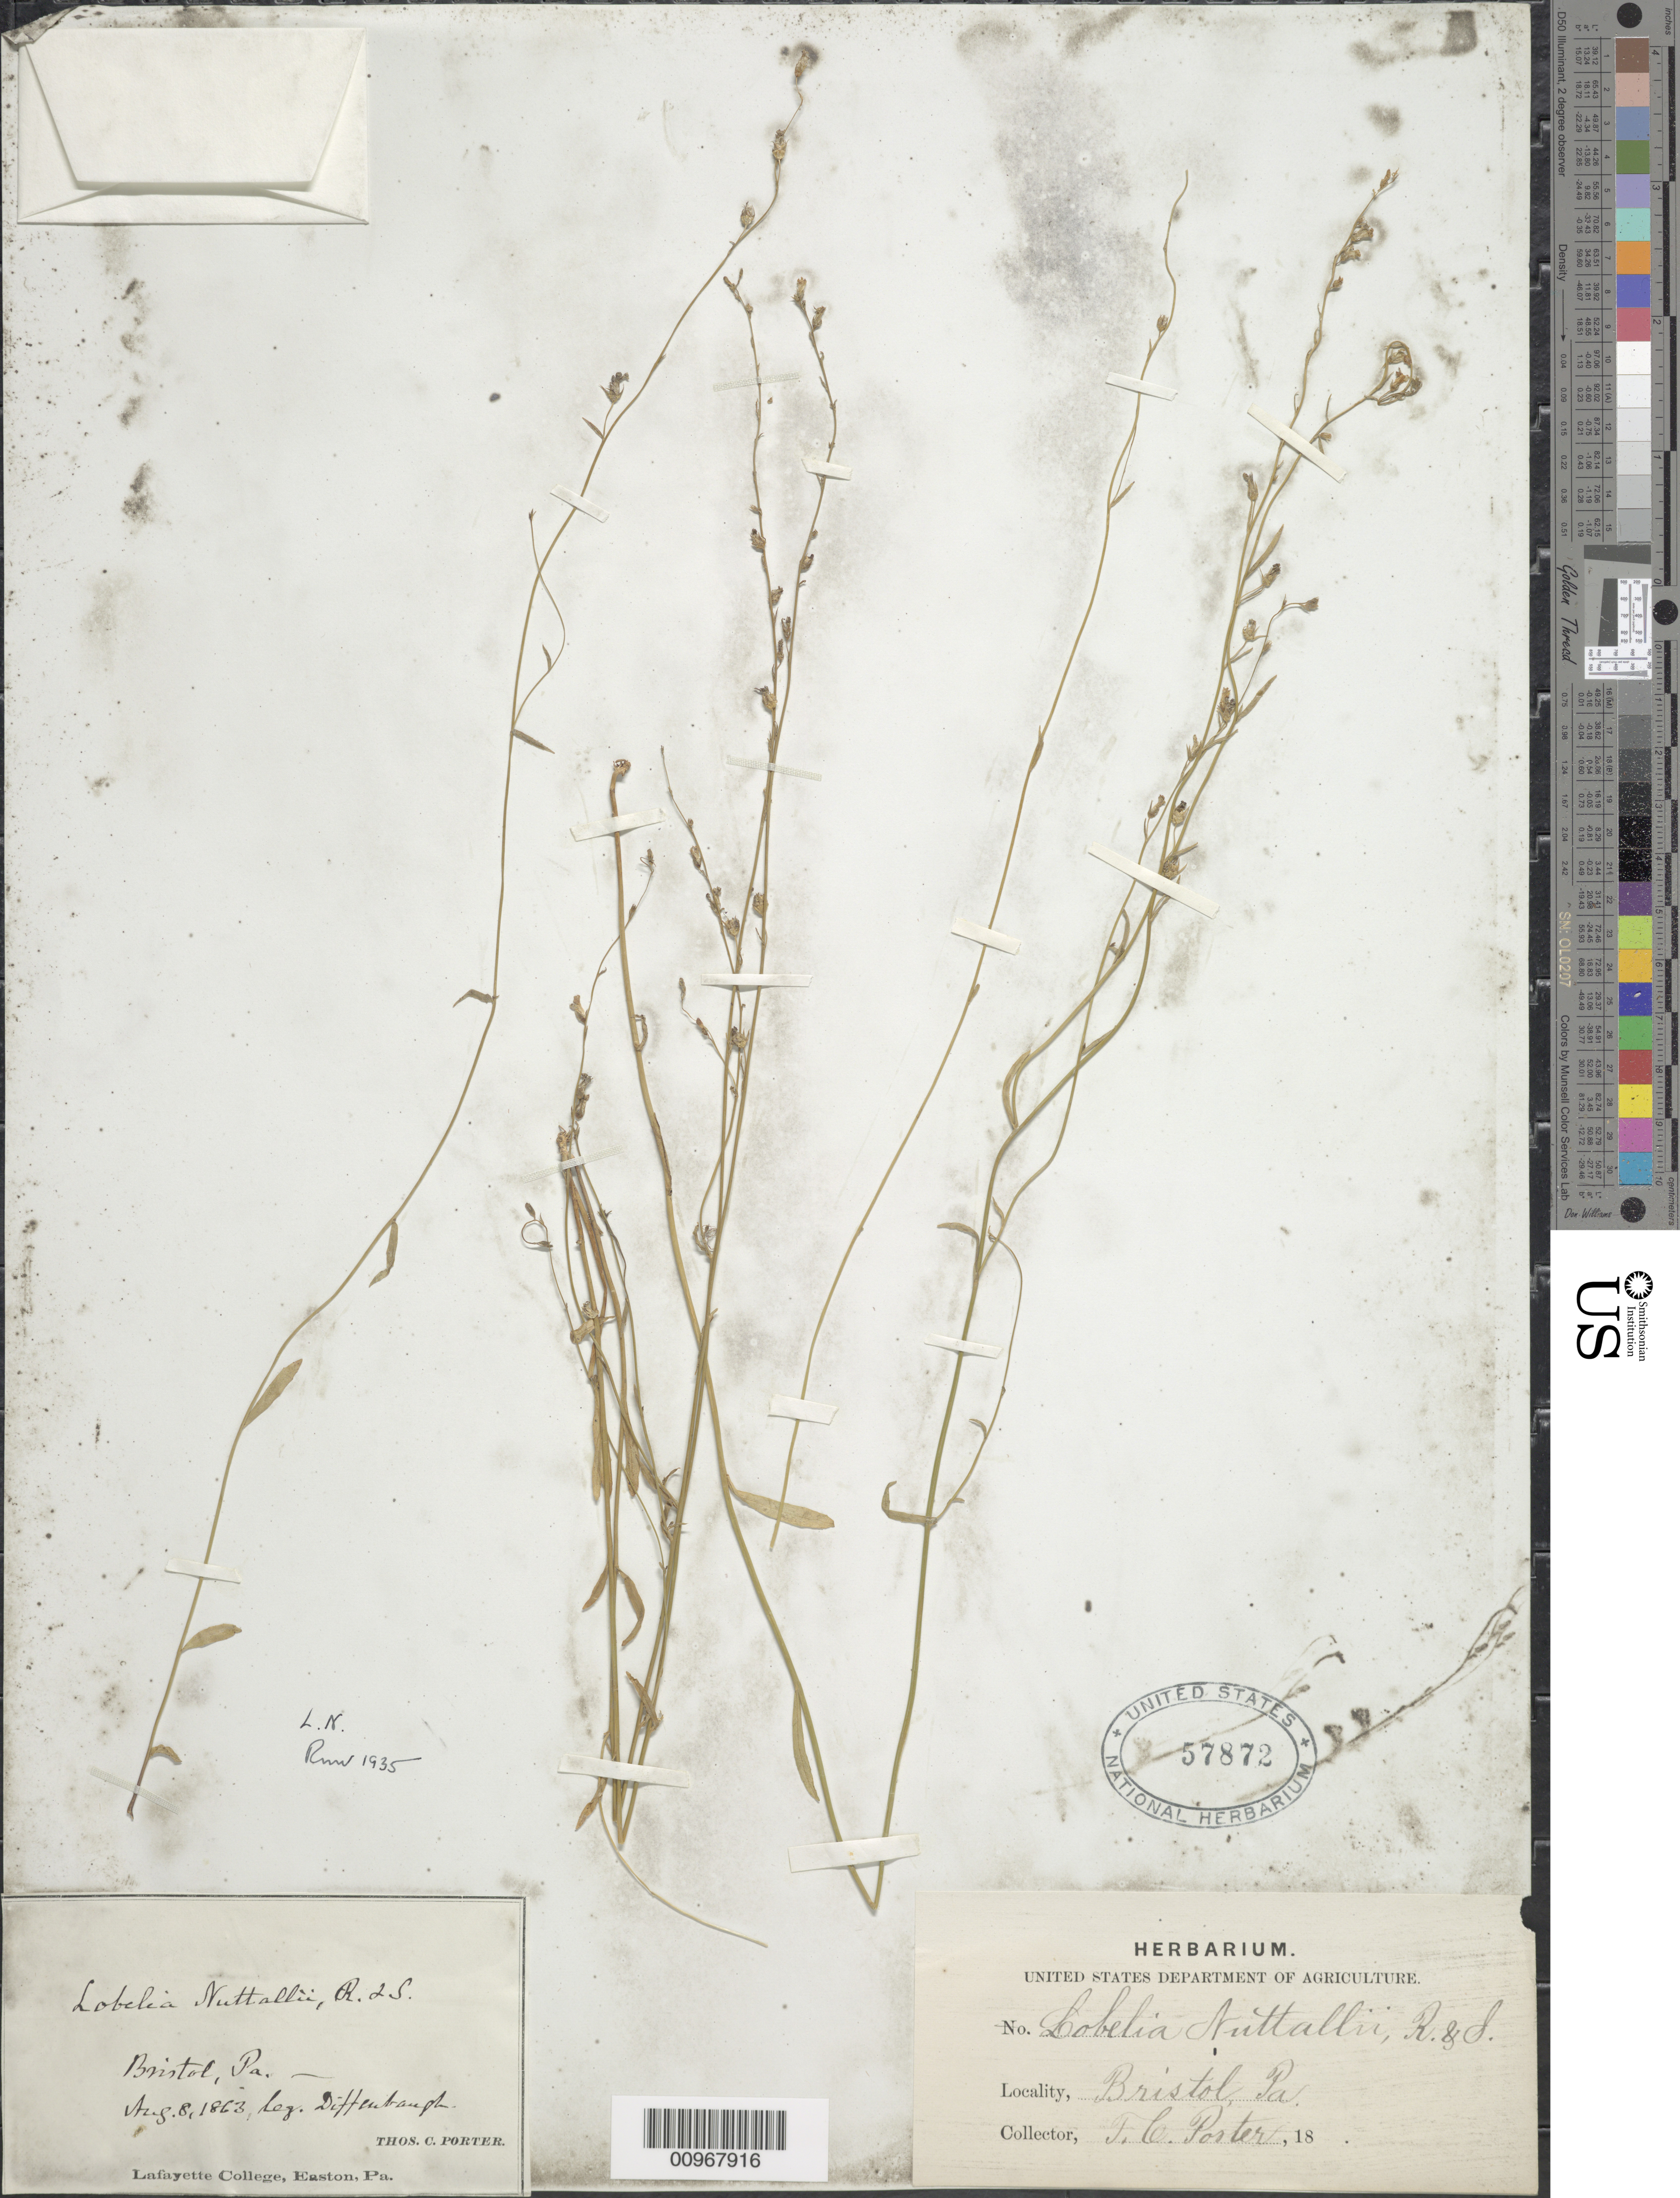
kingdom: Plantae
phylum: Tracheophyta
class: Magnoliopsida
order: Asterales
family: Campanulaceae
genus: Lobelia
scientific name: Lobelia nuttallii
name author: Schult.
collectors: T. C. Porter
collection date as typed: Aug. 8, 1963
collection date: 1863-08-08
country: United States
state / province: Pennsylvania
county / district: Bucks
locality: Bristol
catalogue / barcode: US 57872